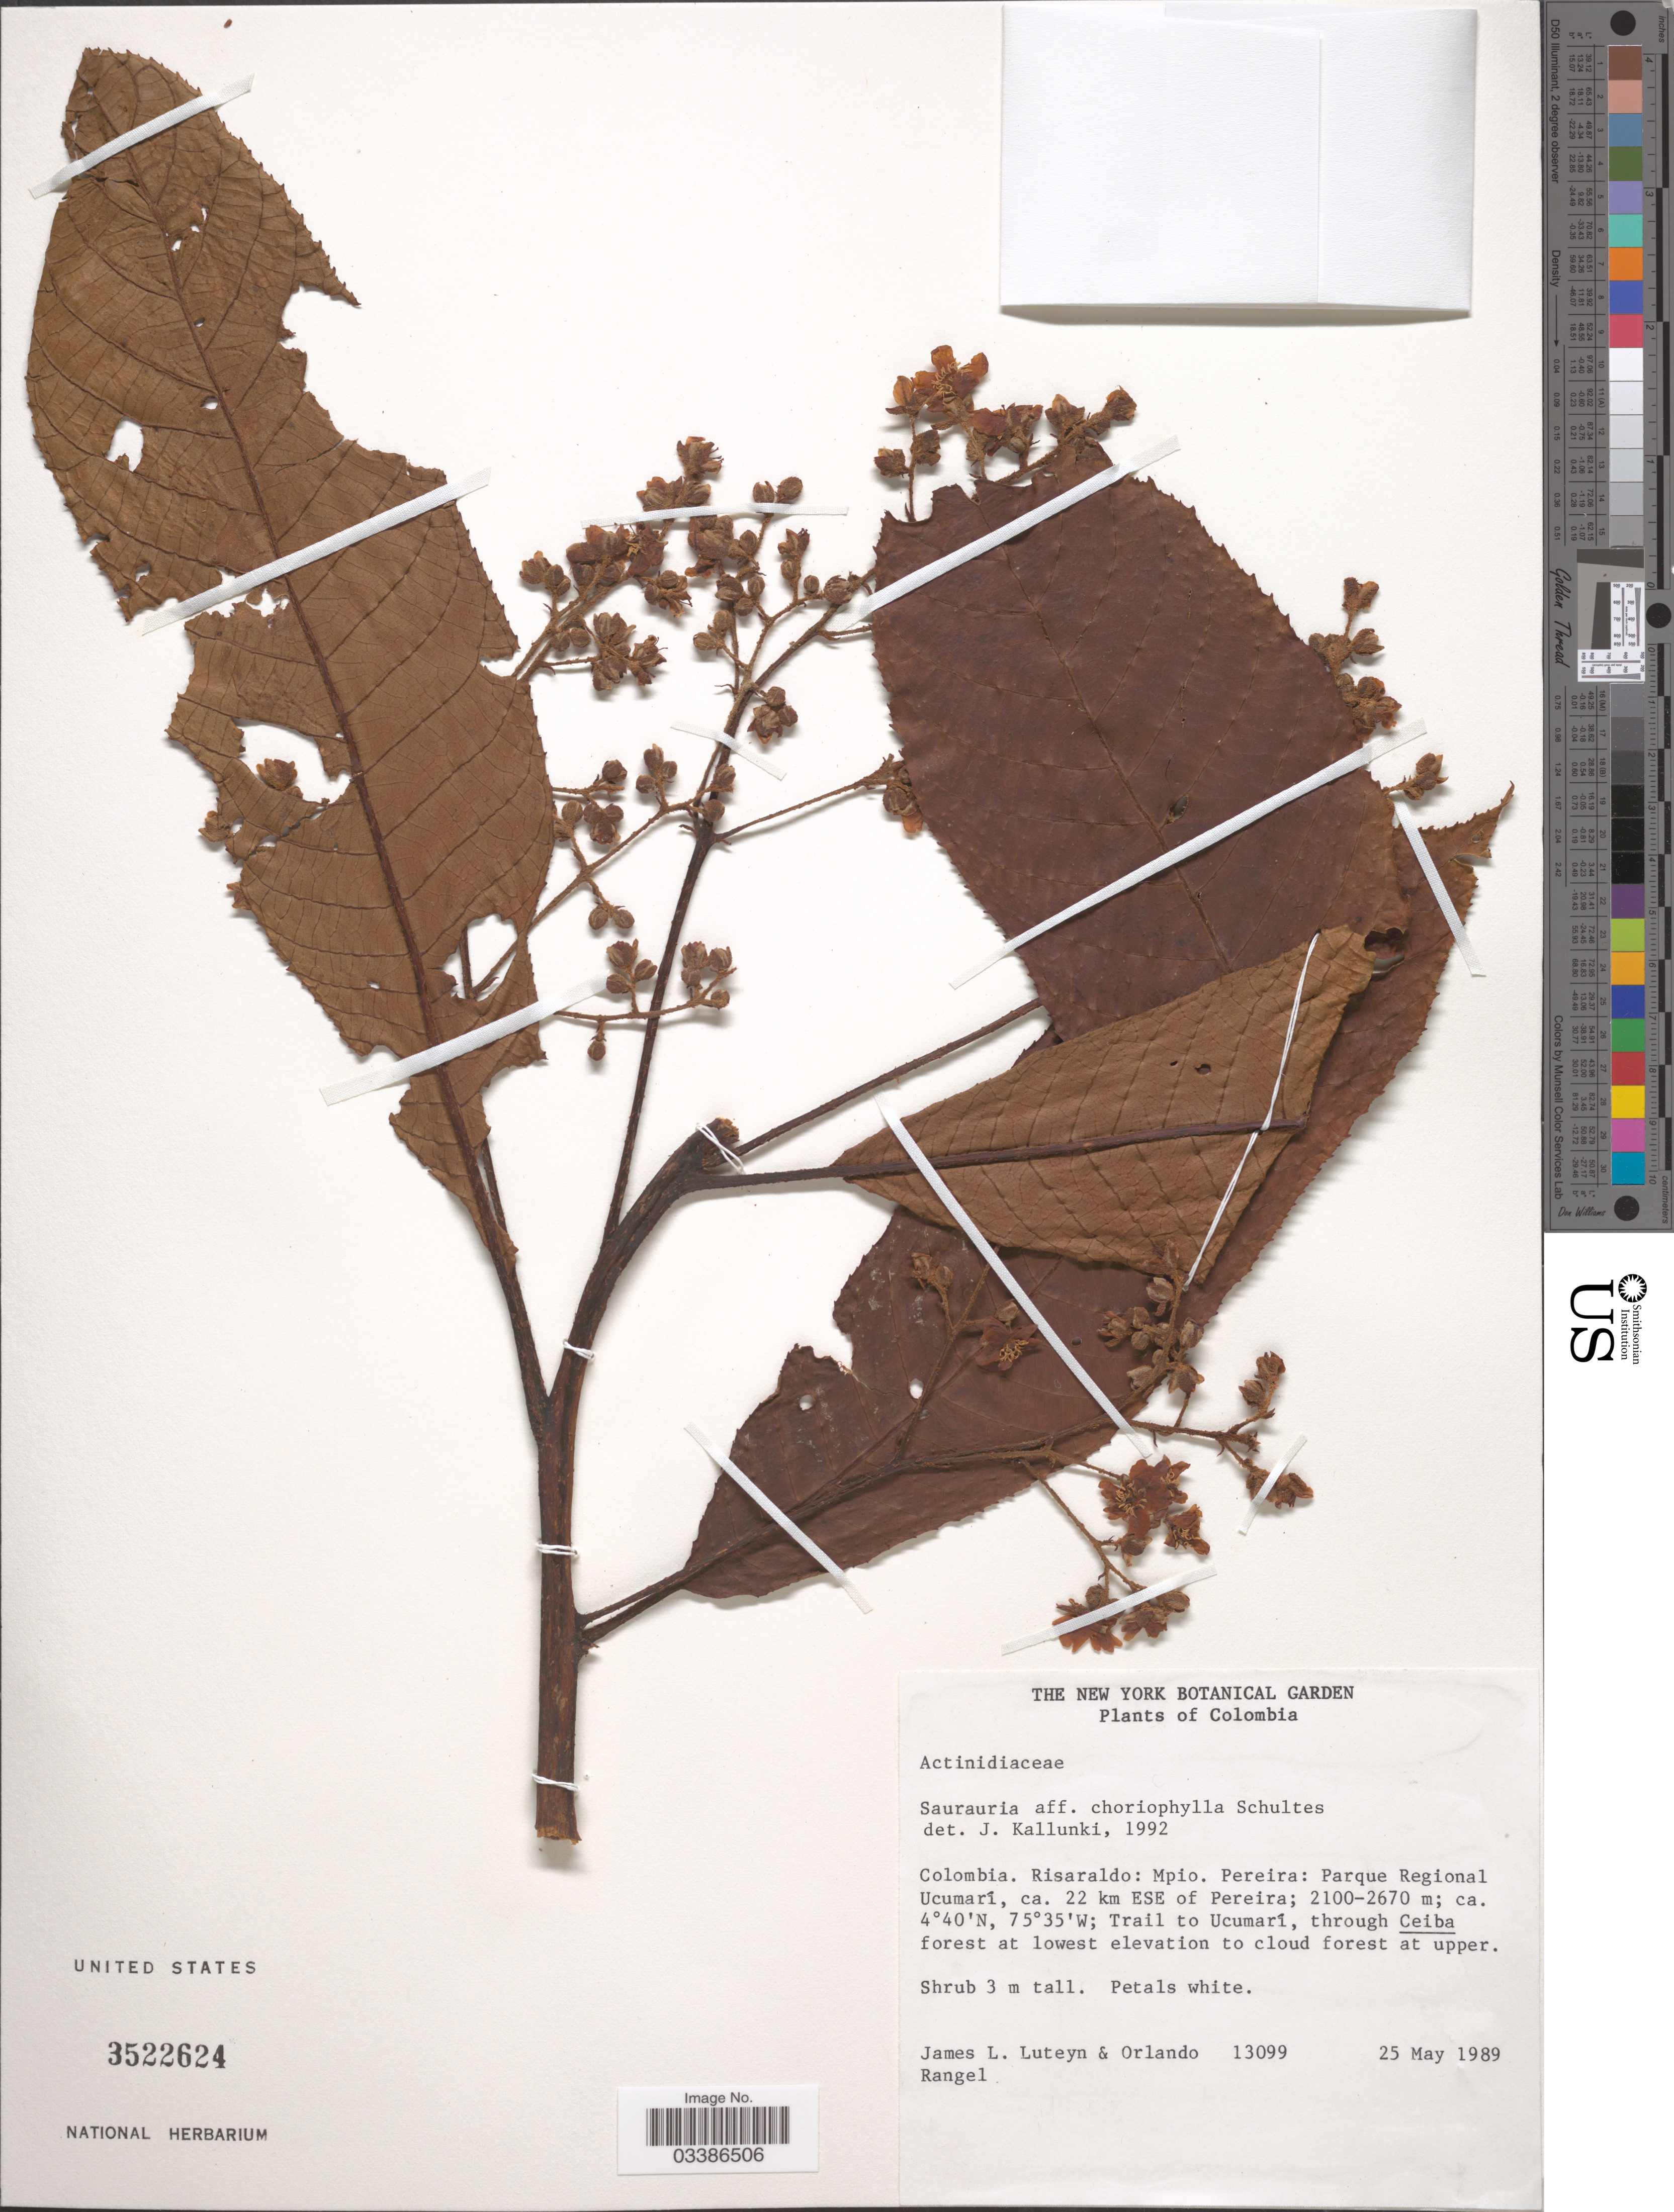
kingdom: Plantae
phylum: Tracheophyta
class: Magnoliopsida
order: Ericales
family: Actinidiaceae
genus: Saurauia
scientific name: Saurauia choriophylla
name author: R.E. Schult. & Gutiérrez V.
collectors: J. Luteyn & O. Rangel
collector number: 13099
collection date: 1989-05-25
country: Colombia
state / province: Risaralda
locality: Mpio. Pereira: Parque Regional Ucumarí, ca. 22 km ESE of Pereira. Trail to Ucumarí, through Ceiba forest at lowest elevation to cloud forest at upper.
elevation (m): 2100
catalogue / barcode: US 3522624